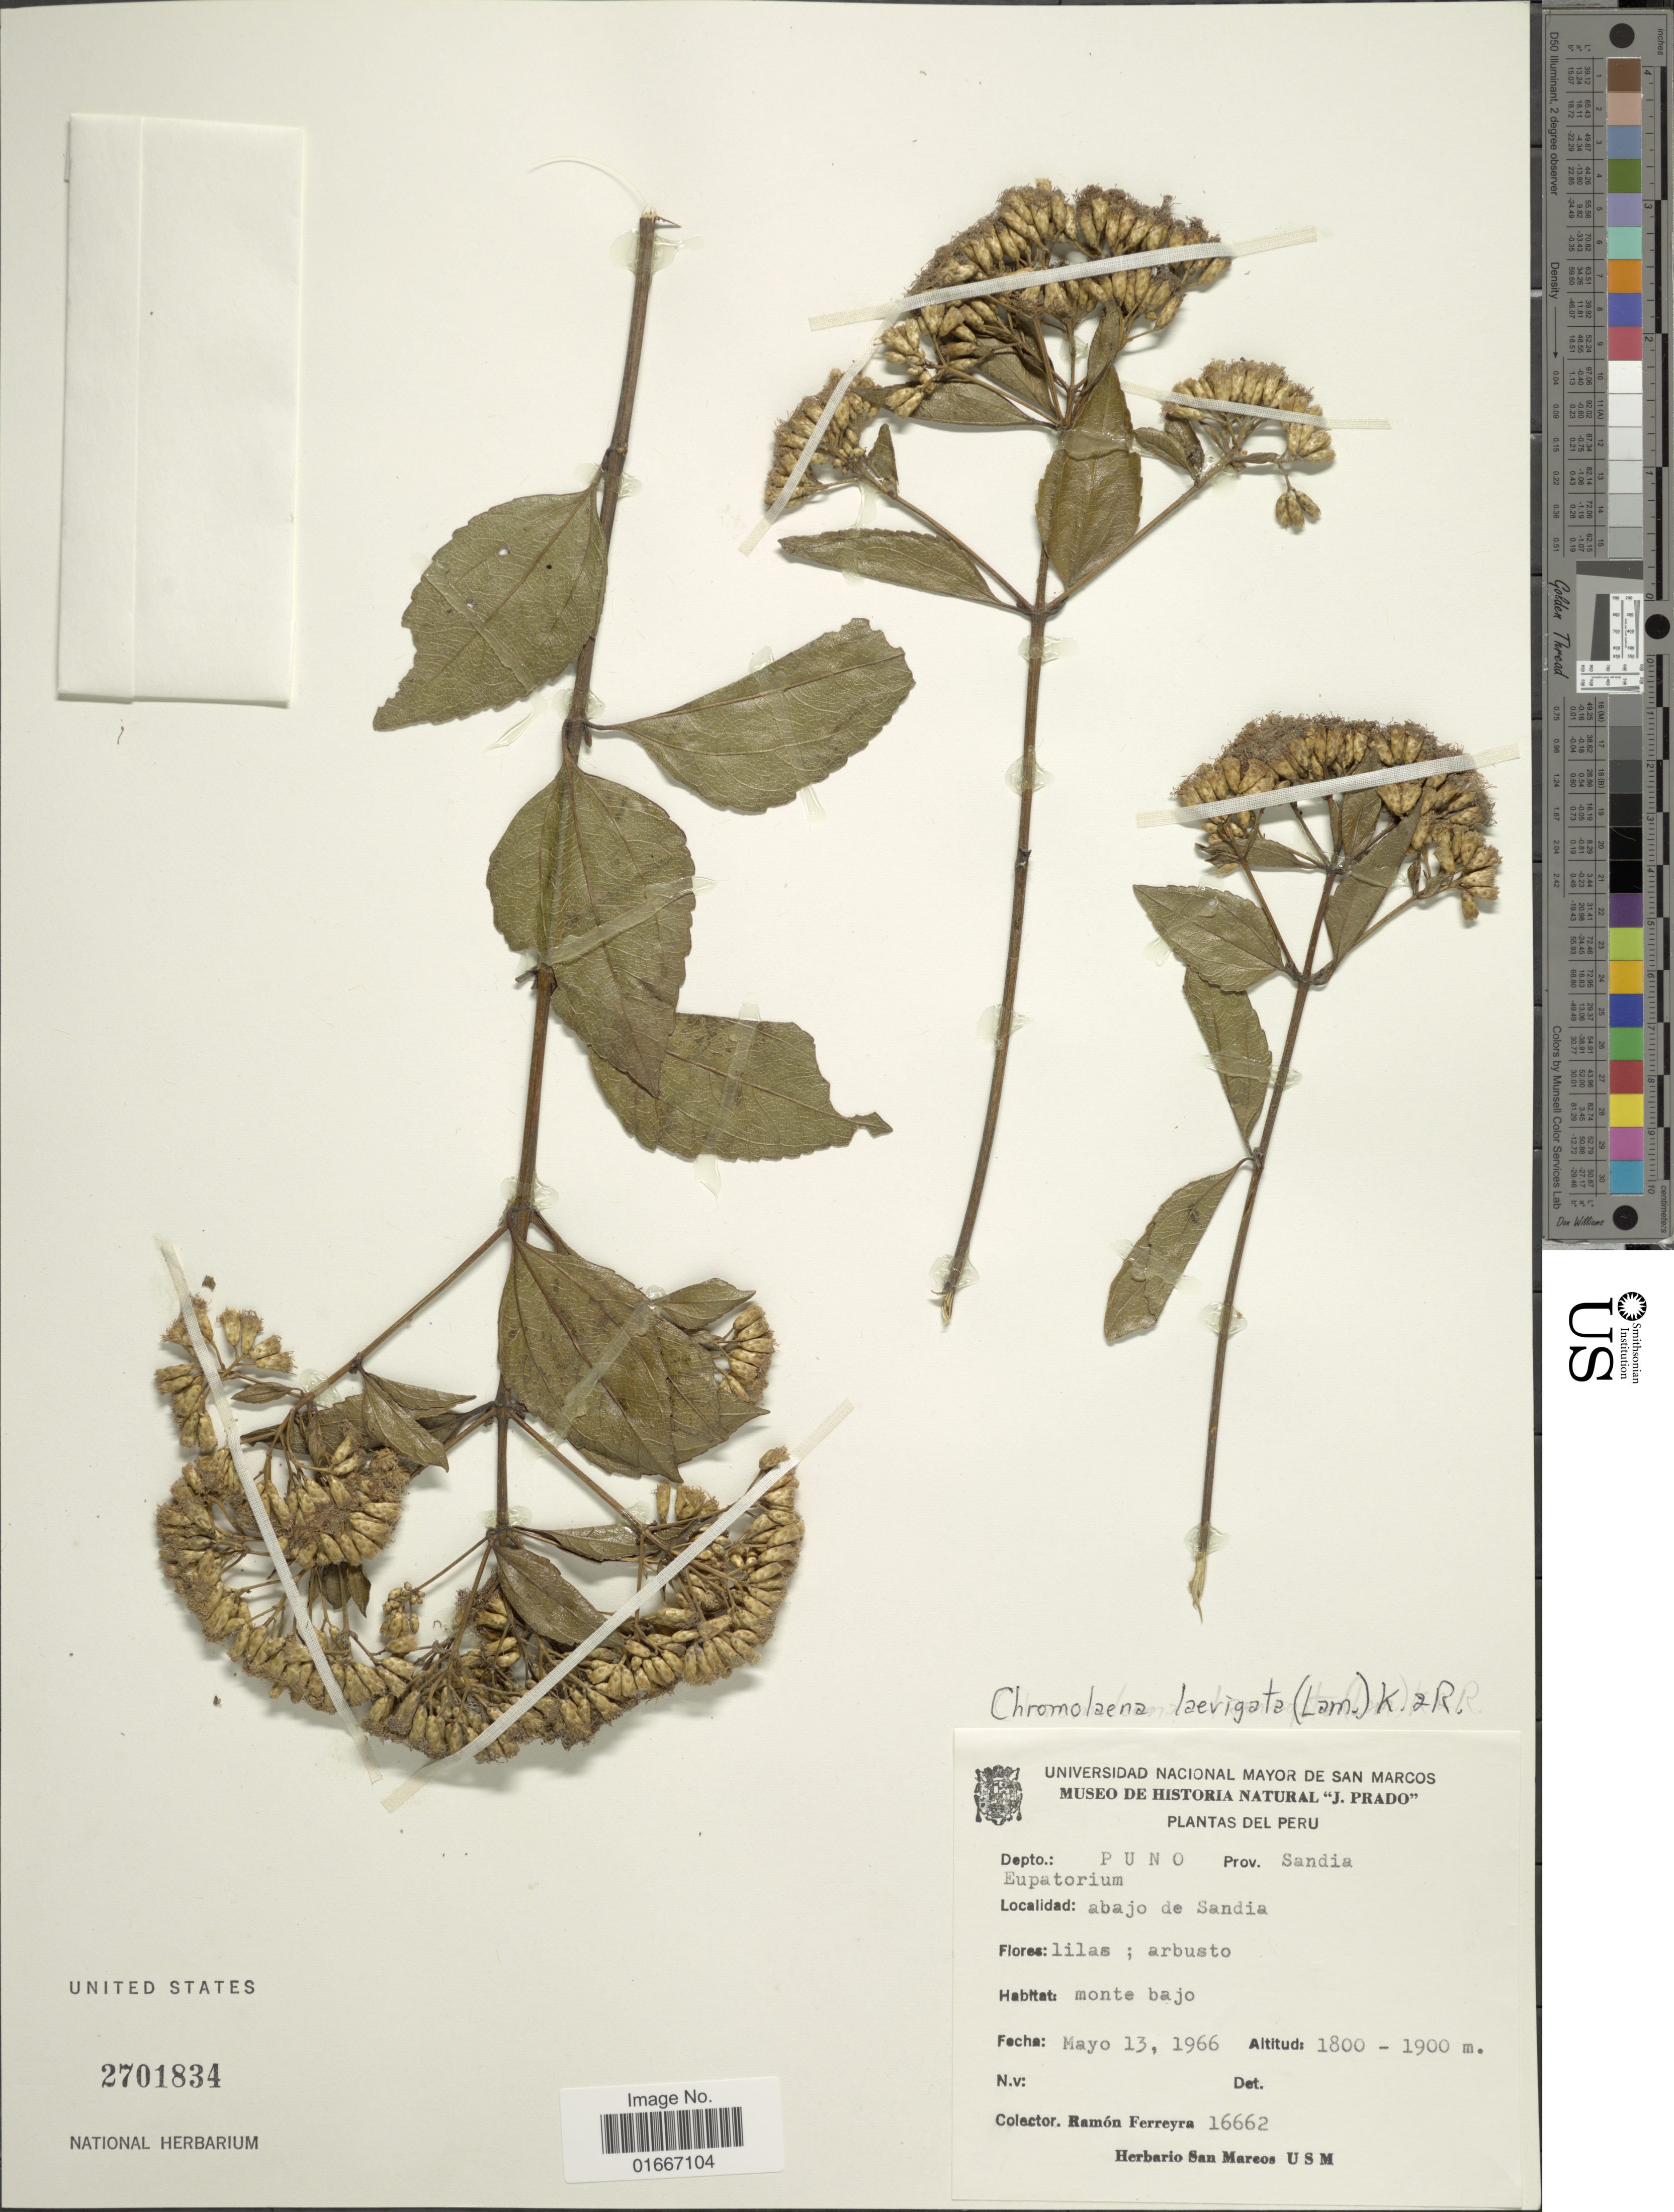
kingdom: Plantae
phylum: Tracheophyta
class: Magnoliopsida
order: Asterales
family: Asteraceae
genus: Chromolaena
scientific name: Chromolaena laevigata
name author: (Lam.) R.M. King & H. Rob.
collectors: R. A. Ferreyra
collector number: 16662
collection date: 1966-05-13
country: Peru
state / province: Puno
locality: Peru. Dept.: Puno Prov. Sandia. abajo de Sandia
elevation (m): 1800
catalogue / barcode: US 2701834